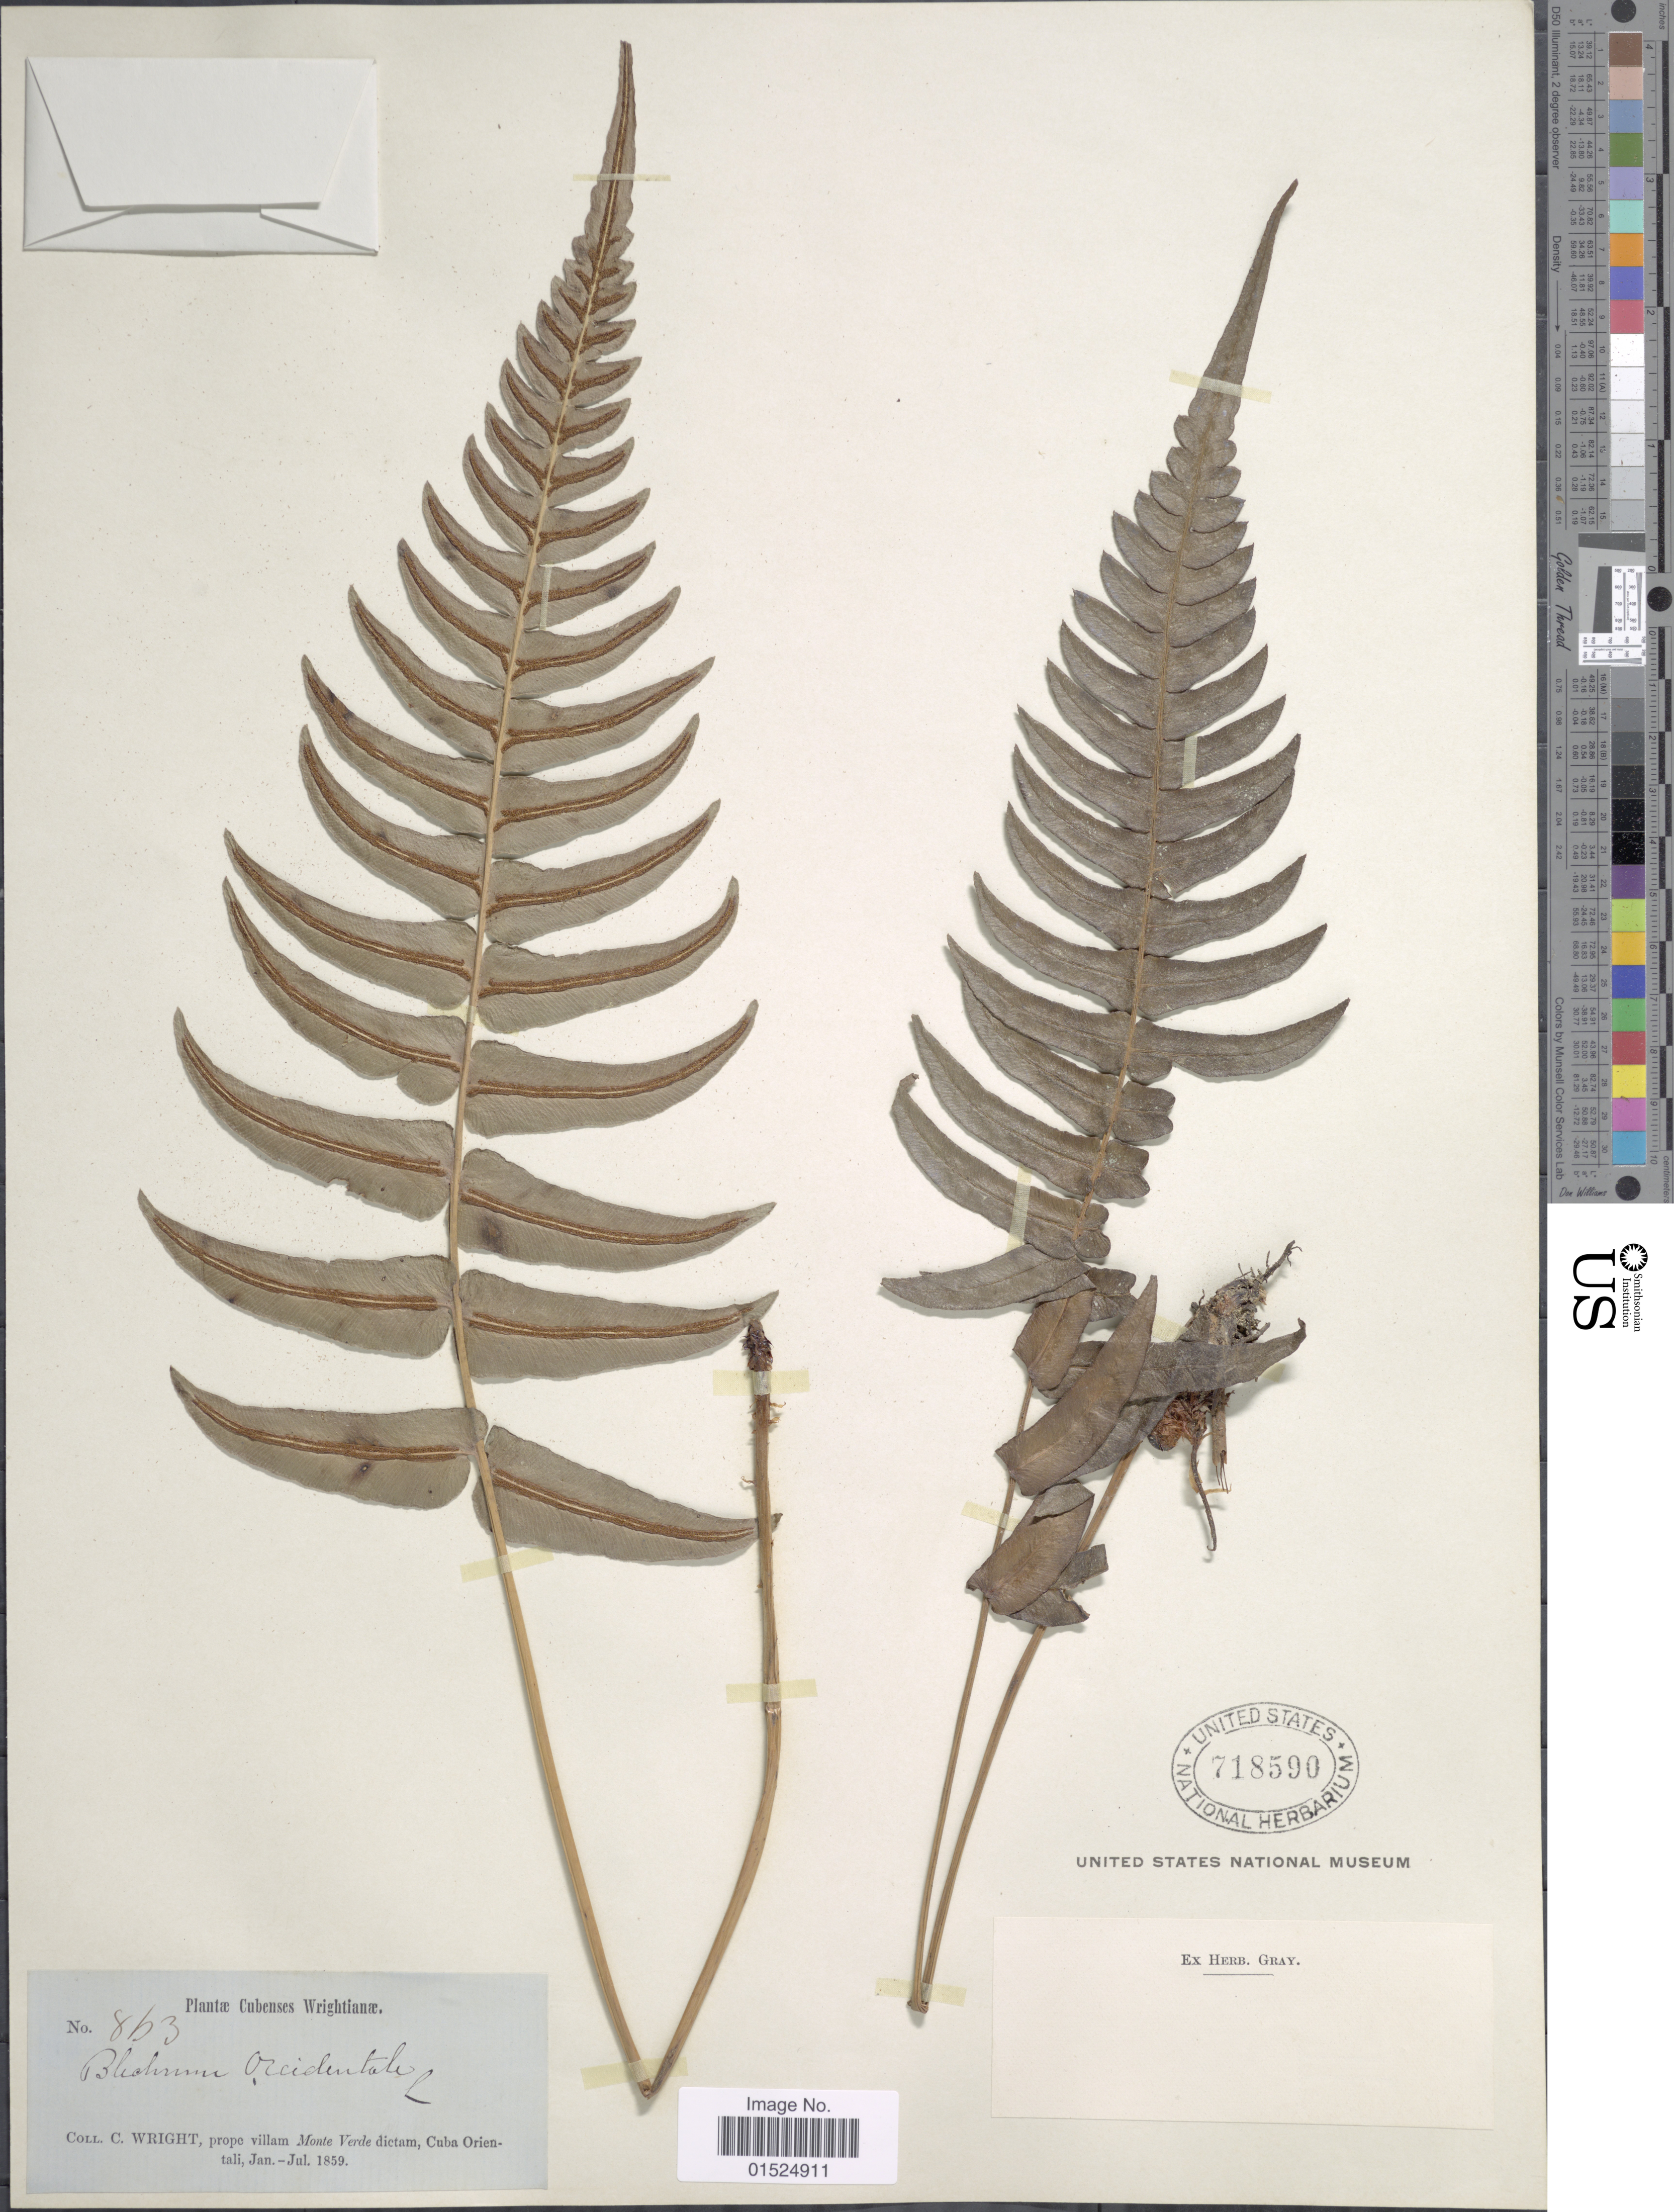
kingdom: Plantae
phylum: Tracheophyta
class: Polypodiopsida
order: Polypodiales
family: Blechnaceae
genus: Blechnum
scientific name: Blechnum occidentale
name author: L.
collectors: C. Wright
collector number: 863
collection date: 1859-01/1859-07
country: Cuba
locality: Prope villam Monte Verde dictam. Cuba Orientali.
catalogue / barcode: US 718590